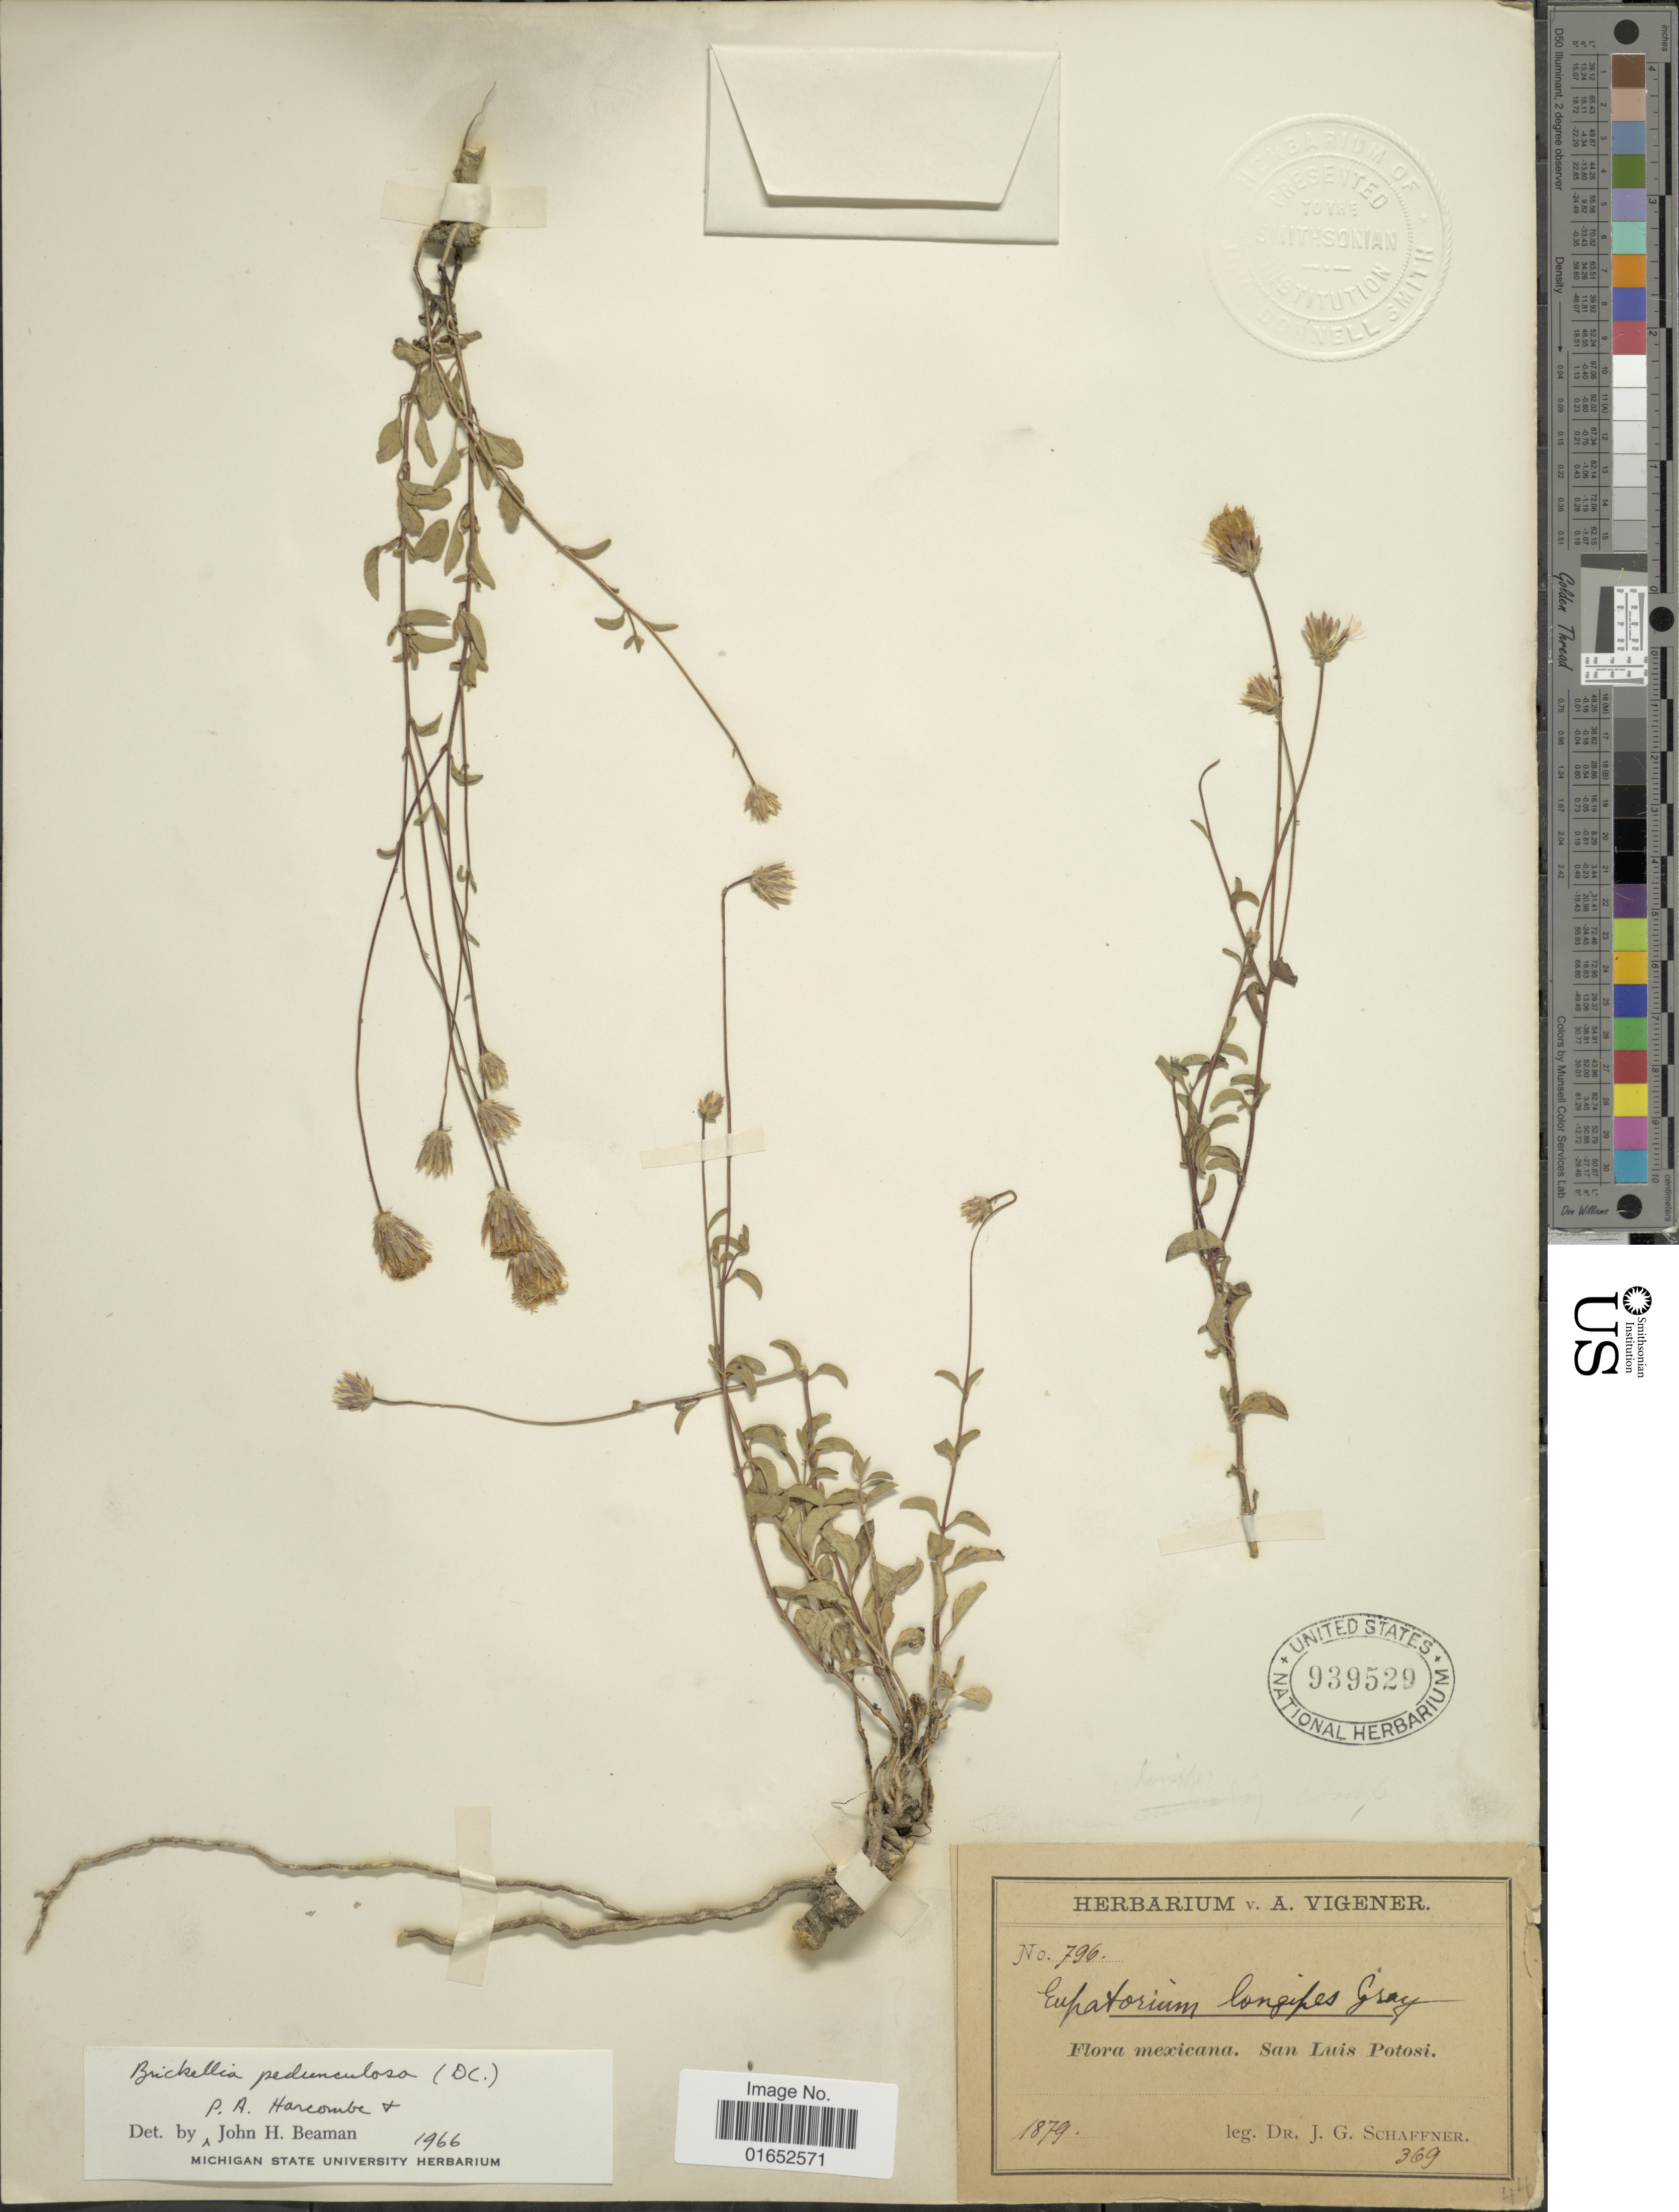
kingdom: Plantae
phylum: Tracheophyta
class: Magnoliopsida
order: Asterales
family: Asteraceae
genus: Phanerostylis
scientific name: Phanerostylis pedunculosa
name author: (DC.) R.M. King & H. Rob.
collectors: J. G. Schaffner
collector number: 796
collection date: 1879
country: Mexico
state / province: San Luis Potosí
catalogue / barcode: US 939529